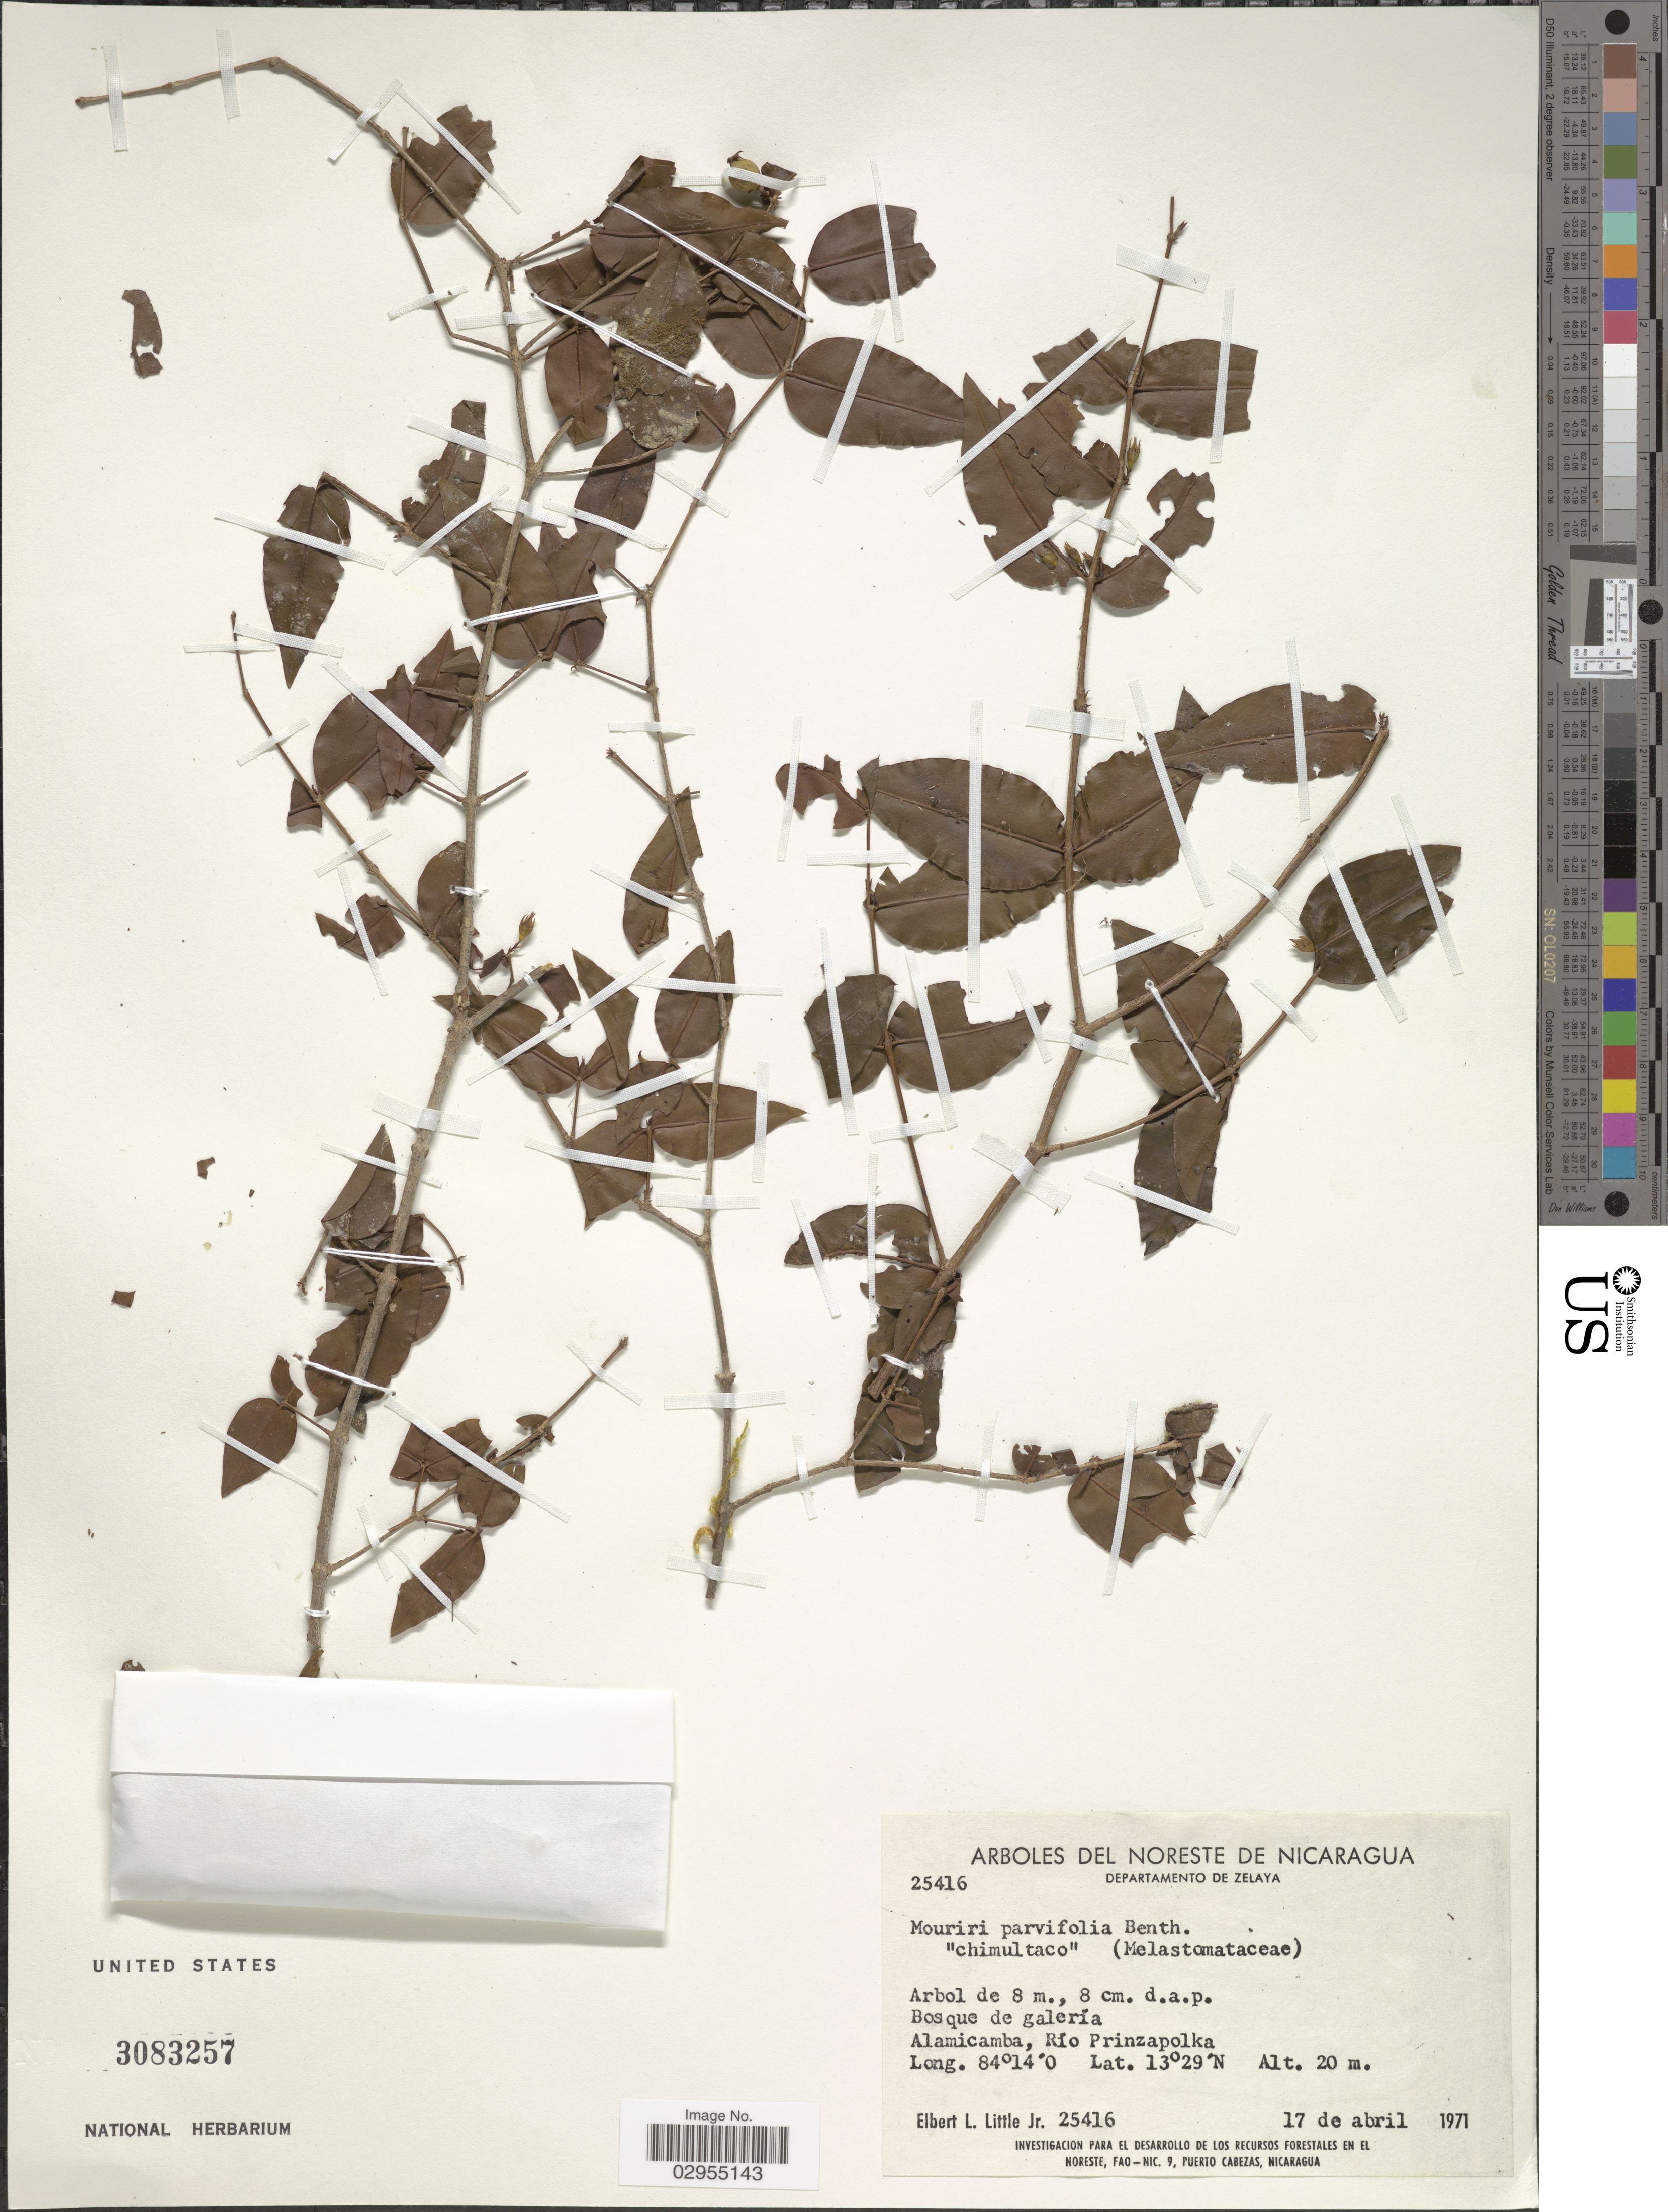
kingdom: Plantae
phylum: Tracheophyta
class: Magnoliopsida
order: Myrtales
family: Melastomataceae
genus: Mouriri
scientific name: Mouriri parvifolia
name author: Benth.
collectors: E. L. Little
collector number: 25416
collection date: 1971-04-17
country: Nicaragua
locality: Noreste de Nicaragua. Departamento de Zelaya. Alamicamba, Río Prinzapolka.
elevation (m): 20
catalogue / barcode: US 3083257